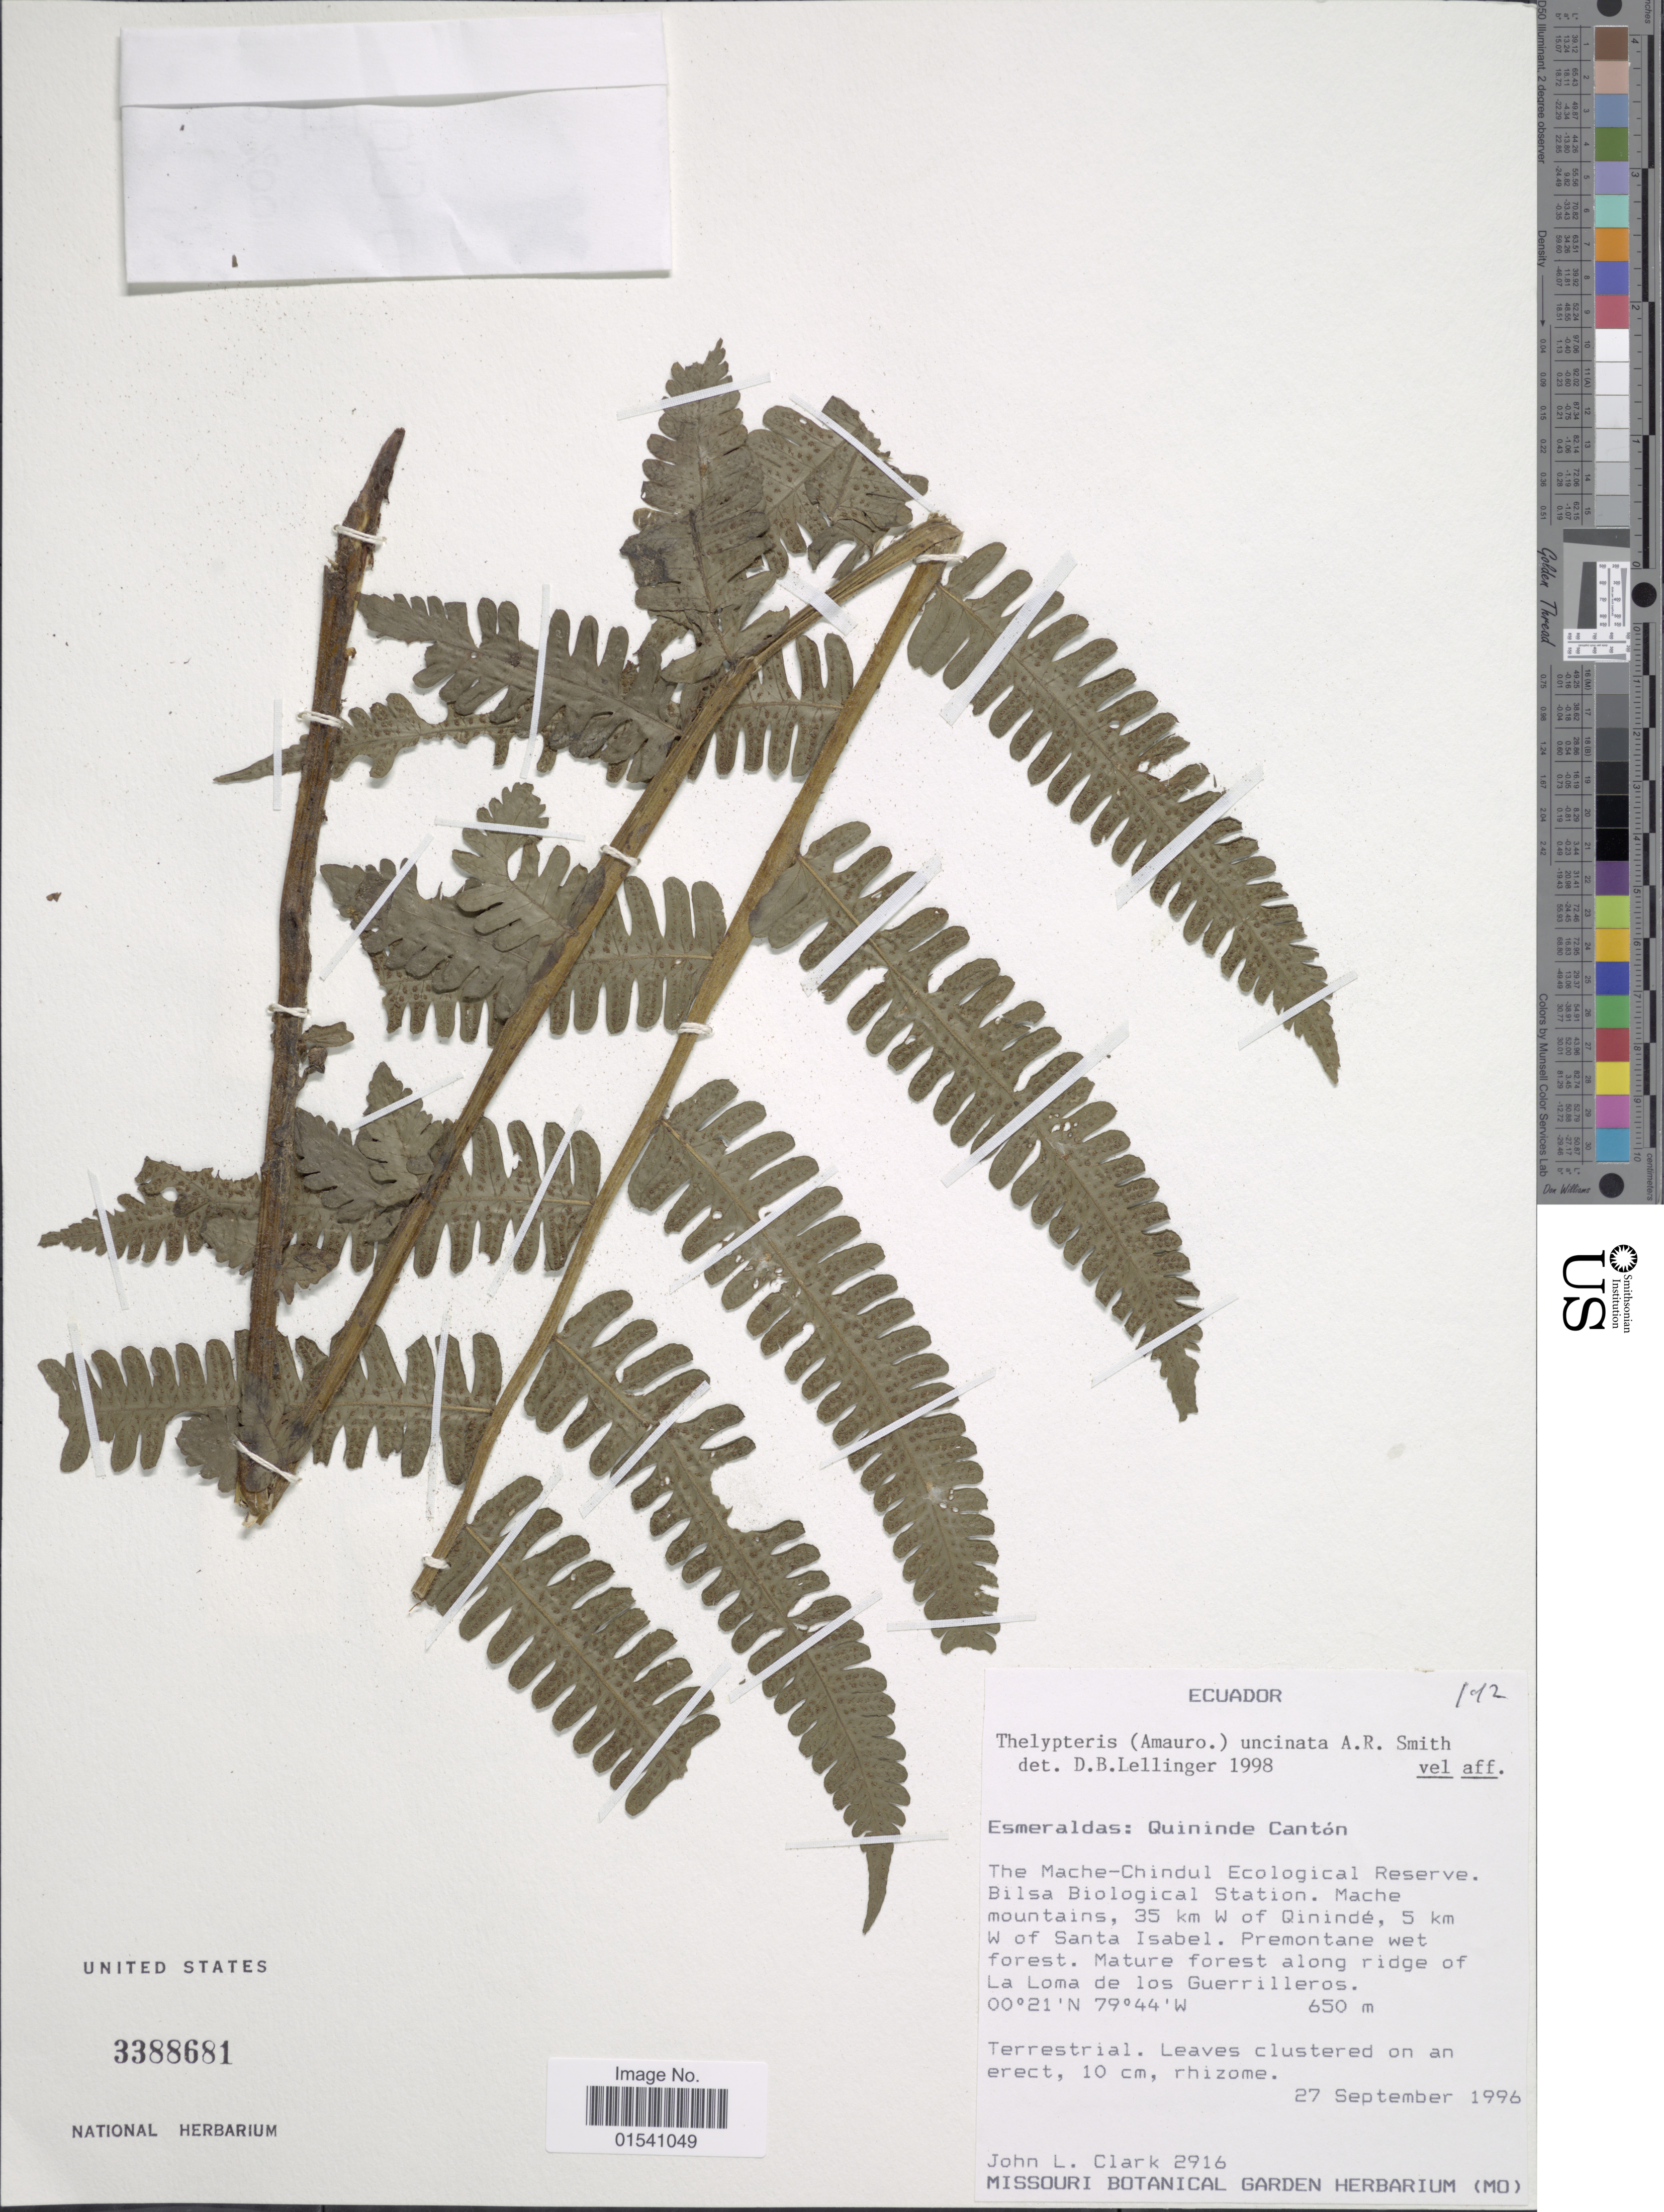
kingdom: Plantae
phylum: Tracheophyta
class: Polypodiopsida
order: Polypodiales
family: Thelypteridaceae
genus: Amauropelta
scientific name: Amauropelta uncinata (A.R. Sm.) comb. nov., ined 2015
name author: (A.R. Sm.)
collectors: J. L. Clark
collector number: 2916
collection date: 1996-09-27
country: Ecuador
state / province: Esmeraldas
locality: Quininde Cantón, The Mache-chindul Ecological Reserve. Bilsa Biological Station. Mache mountains, 35 km W of Quinindé, 5 km W of Santa Isabel. Premontane wet forest. mature forest along ridge of La oma de los Guerrilleros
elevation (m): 650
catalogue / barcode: US 3388681